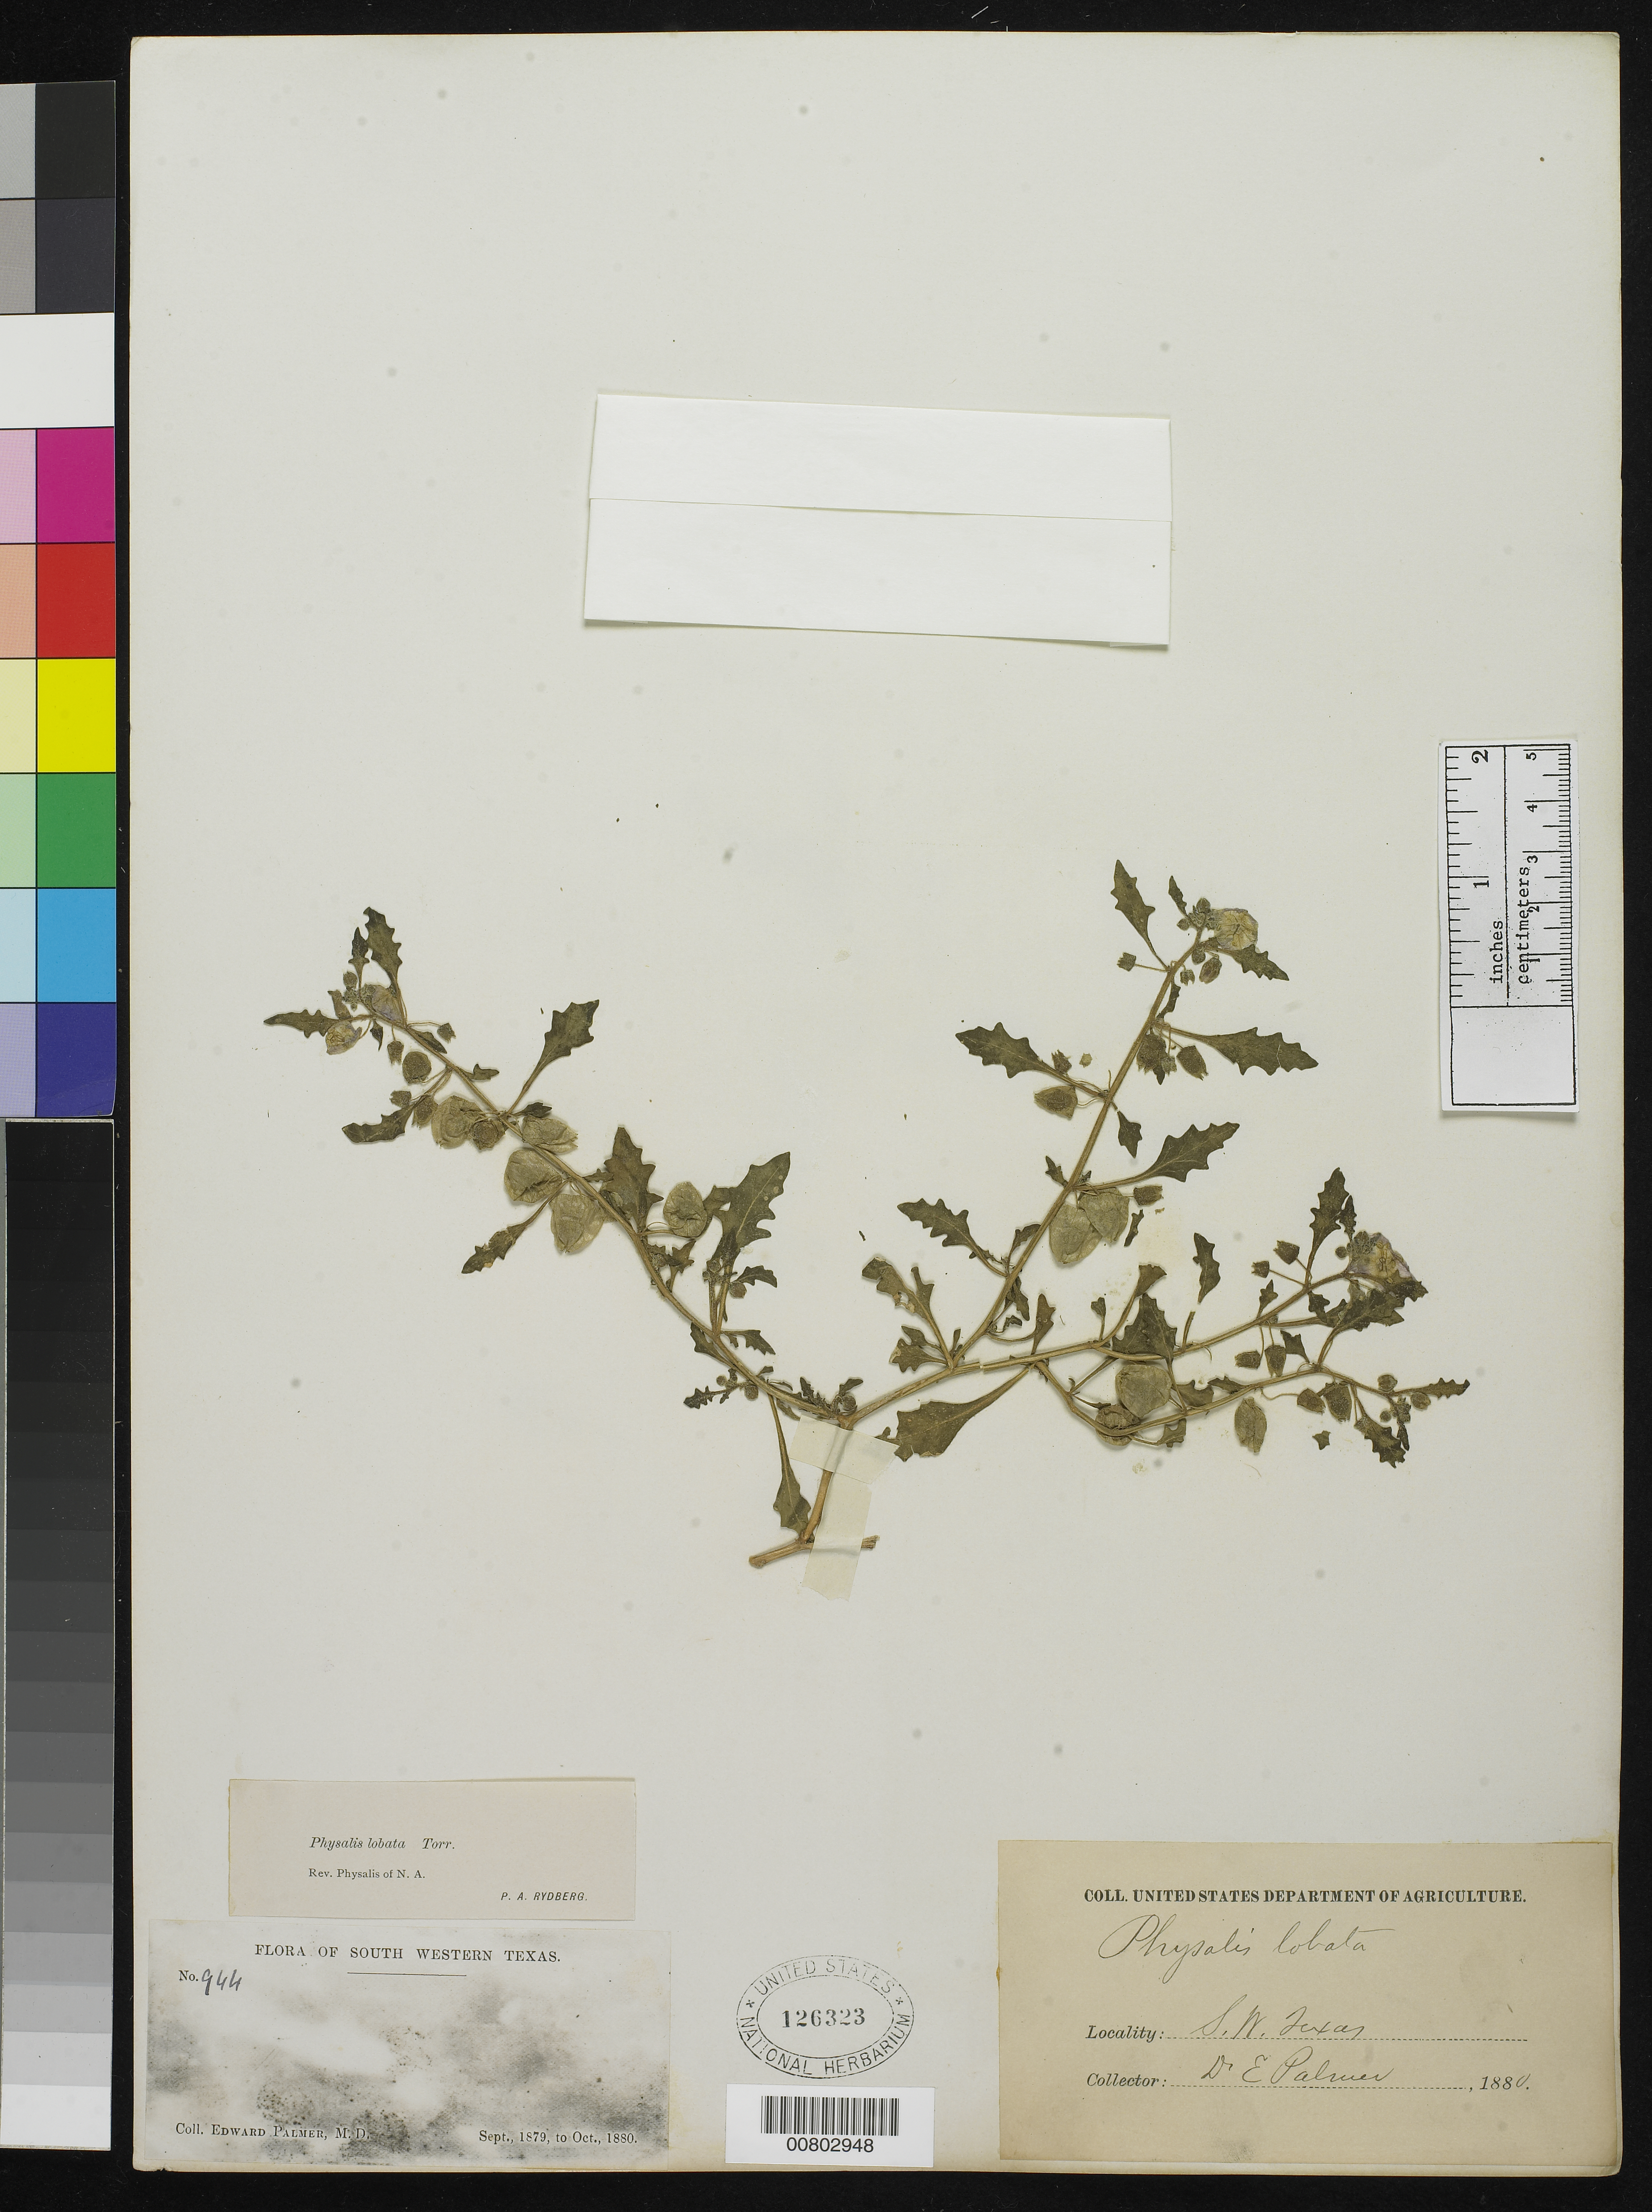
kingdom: Plantae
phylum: Tracheophyta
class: Magnoliopsida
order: Solanales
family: Solanaceae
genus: Physalis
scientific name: Physalis lobata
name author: Torr.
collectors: E. Palmer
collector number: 944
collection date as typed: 1880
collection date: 1880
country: United States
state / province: Texas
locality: SW Texas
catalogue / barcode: US 126323